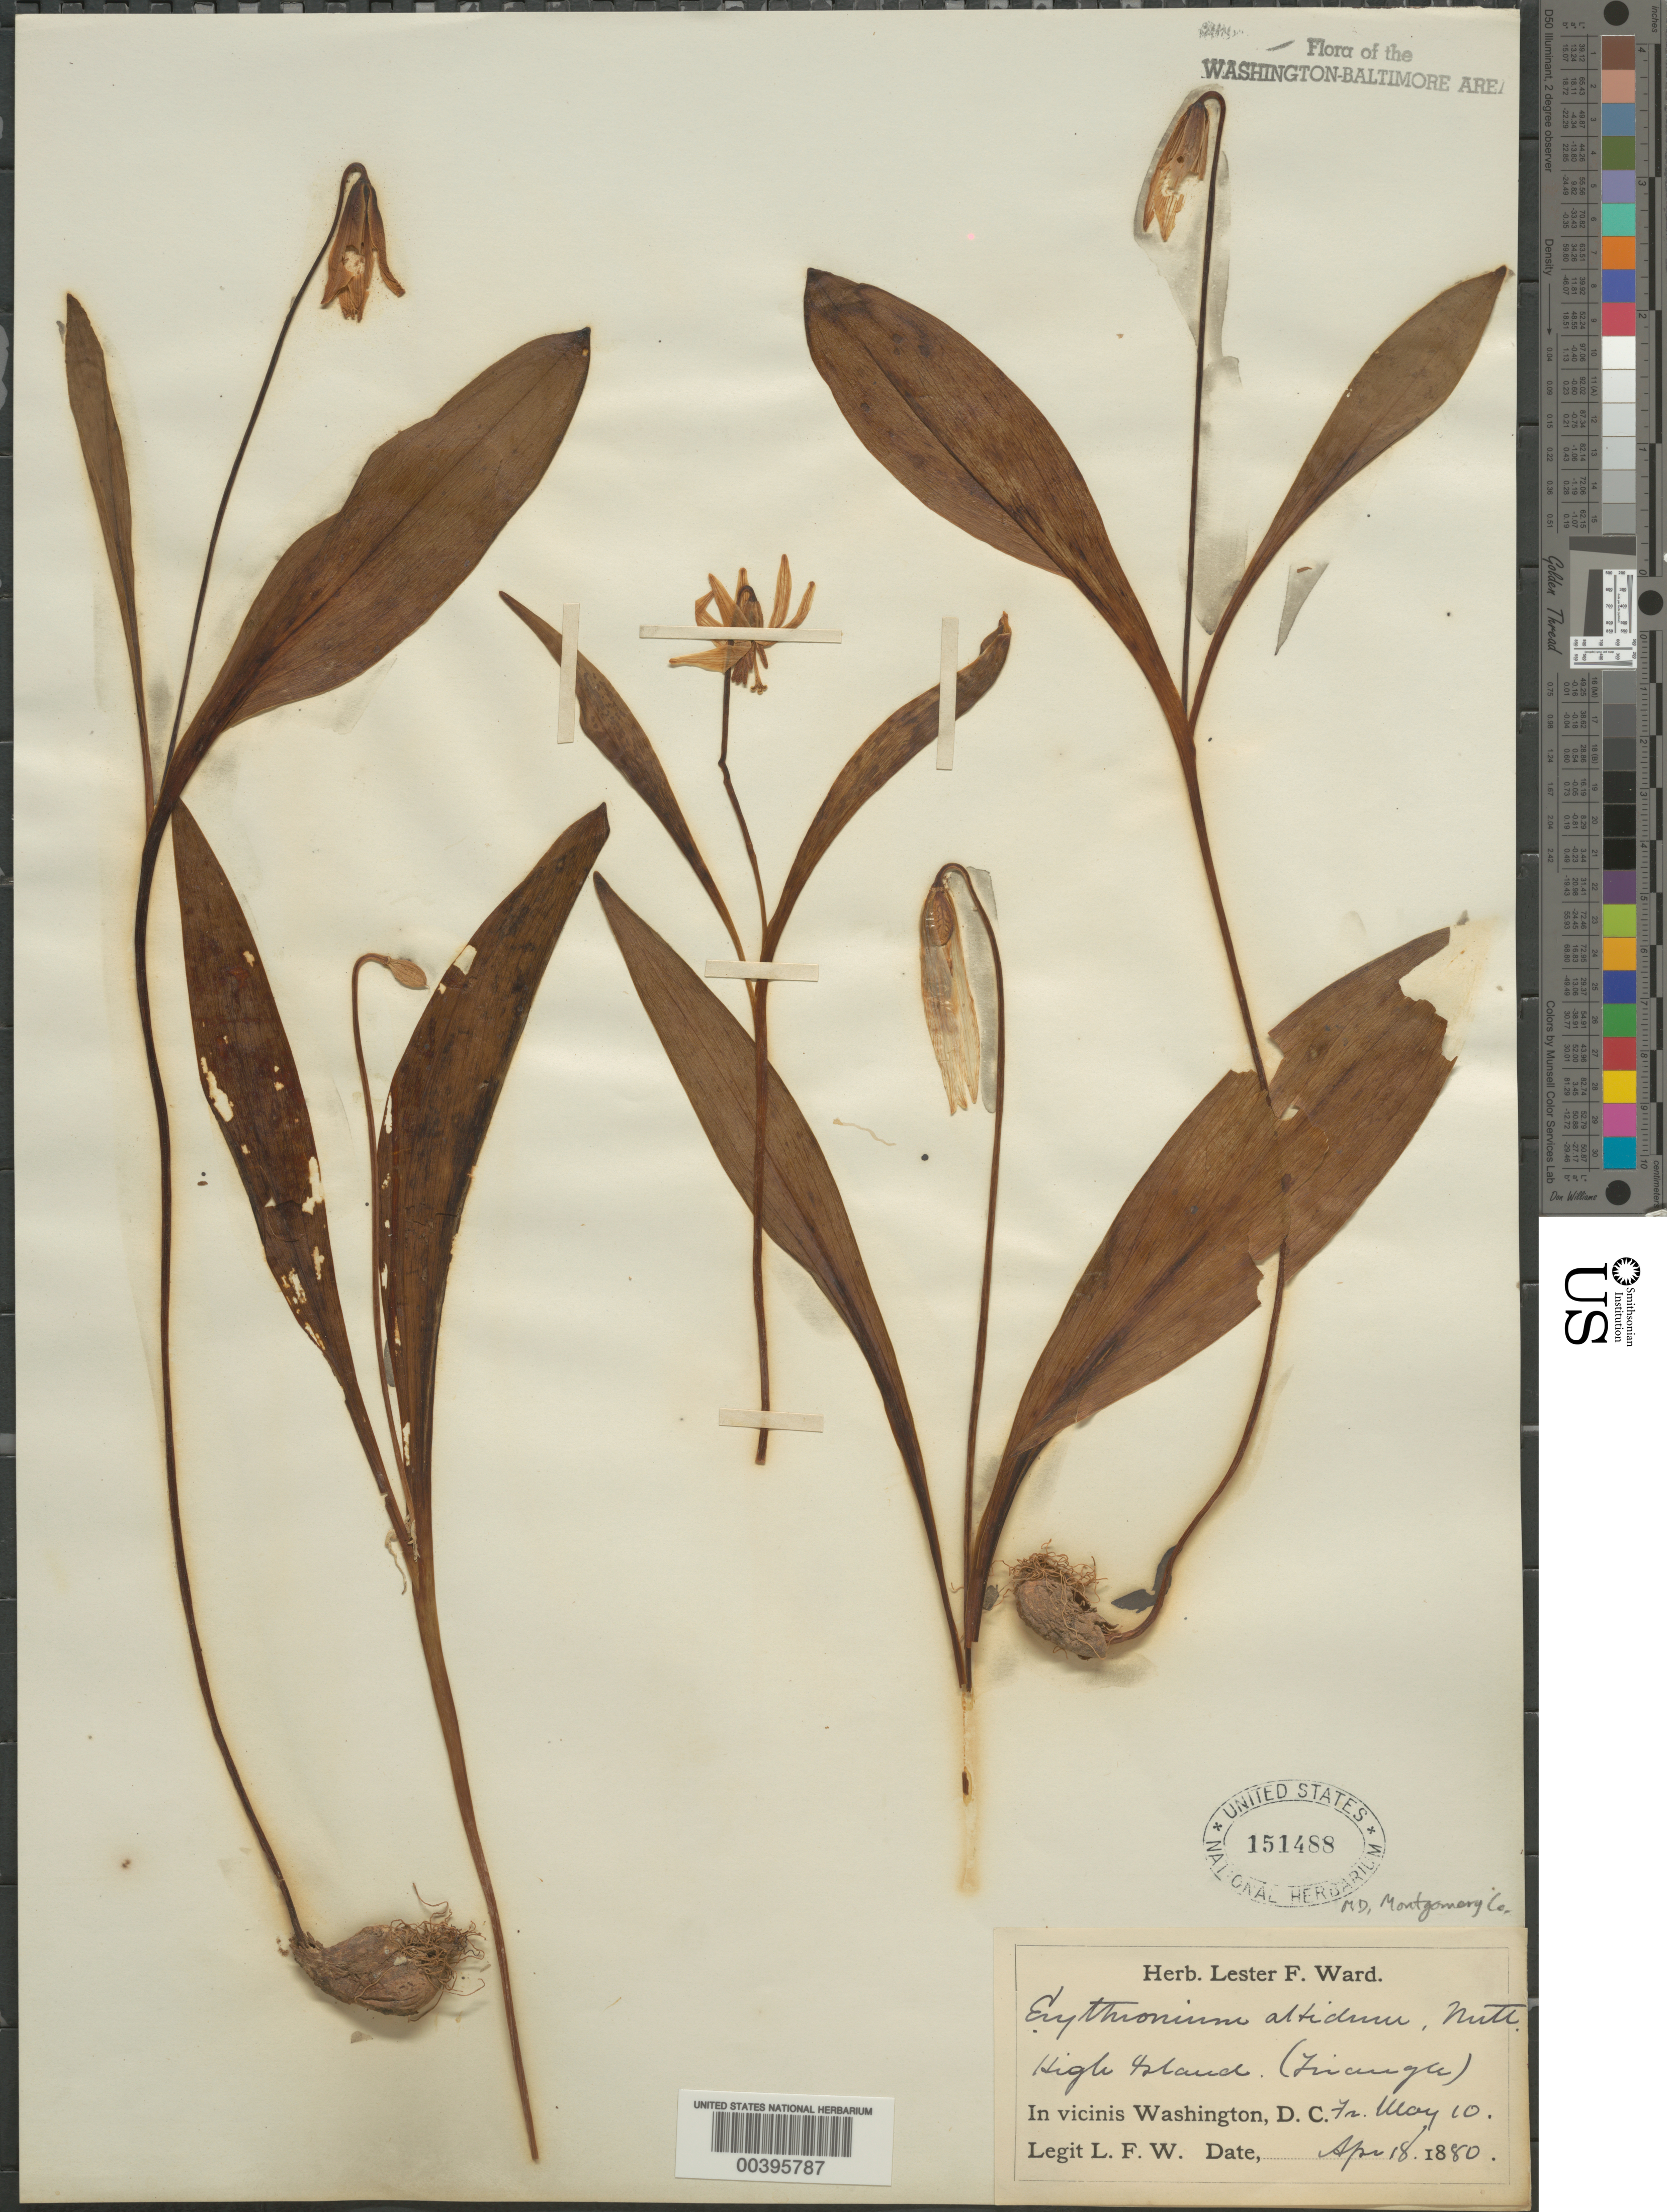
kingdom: Plantae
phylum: Tracheophyta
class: Liliopsida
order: Liliales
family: Liliaceae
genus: Erythronium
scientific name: Erythronium albidum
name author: Nutt.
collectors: L. F. Ward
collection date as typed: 18 Apr 1880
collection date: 1880-04-18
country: United States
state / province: Maryland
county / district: Montgomery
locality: High Island C. & O. Canal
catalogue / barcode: US 151488